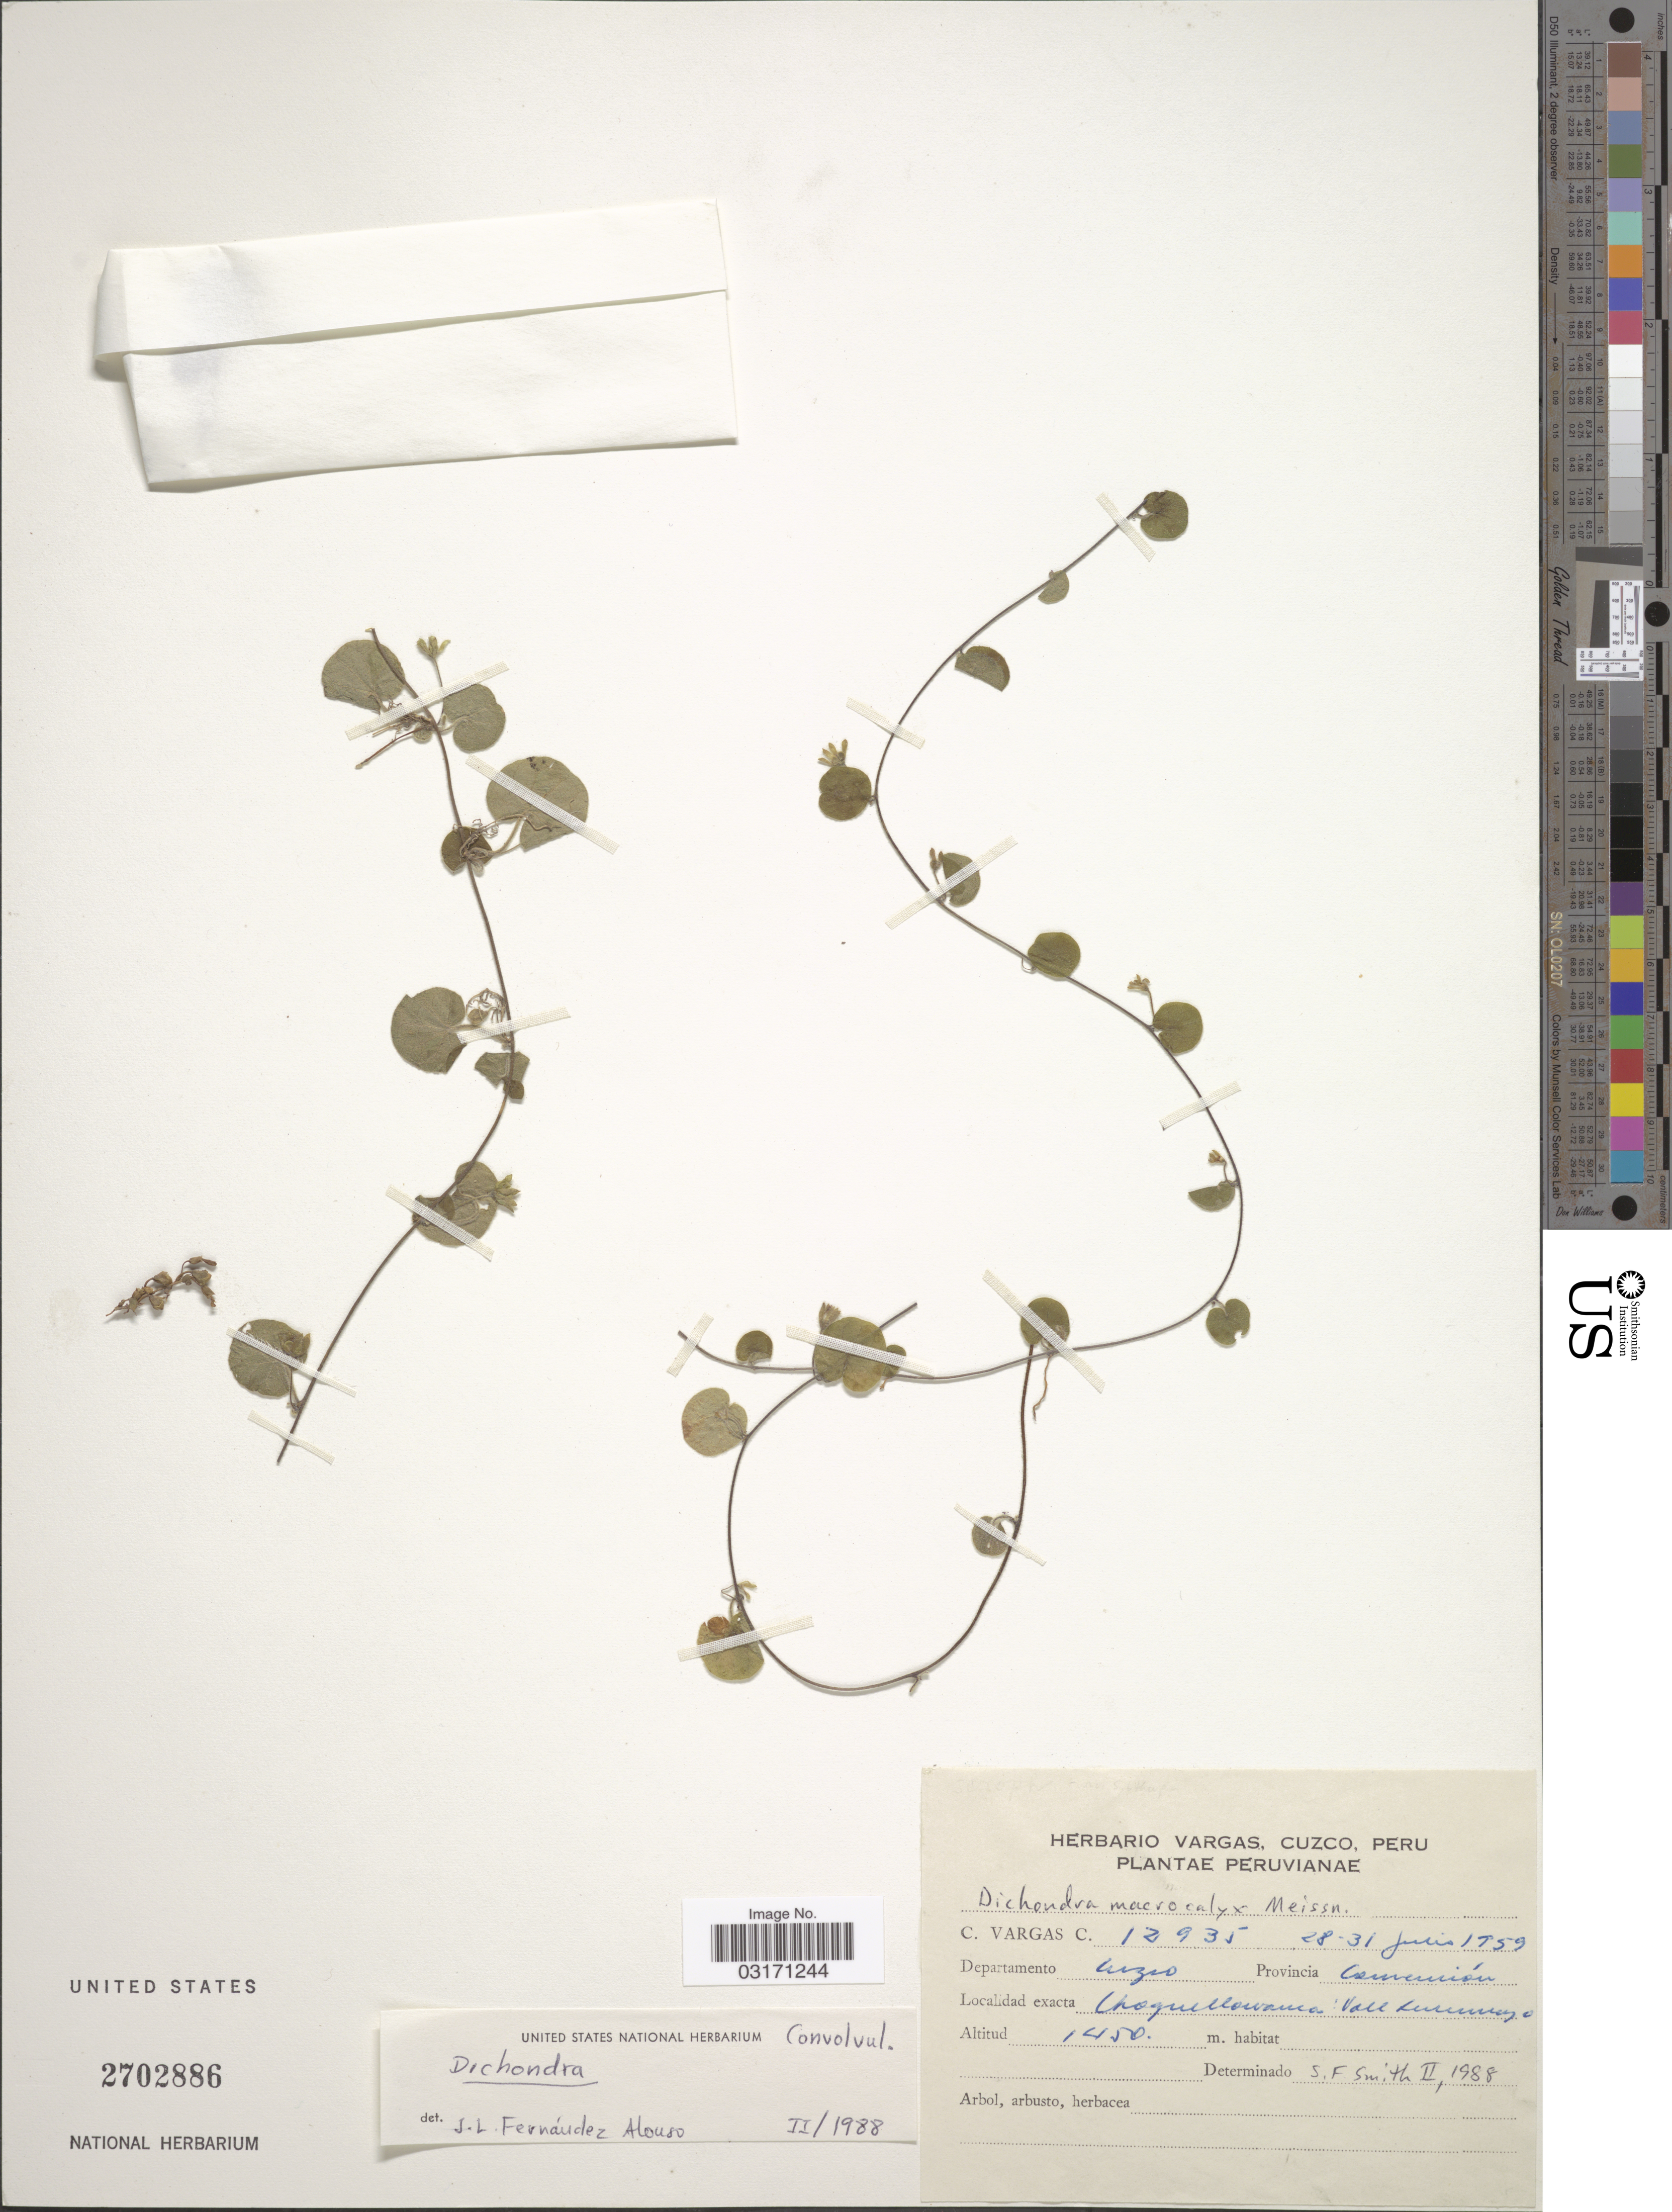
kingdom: Plantae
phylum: Tracheophyta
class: Magnoliopsida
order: Solanales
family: Convolvulaceae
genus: Dichondra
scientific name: Dichondra macrocalyx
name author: Meisn.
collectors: C. Vargas Calderón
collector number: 12935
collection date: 1959-07-28/1959-07-31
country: Peru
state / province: Cusco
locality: Departamento Cuzco. Provincia Convención. Choquellohuanca: Valle Lucumayo.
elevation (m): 1450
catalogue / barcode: US 2702886